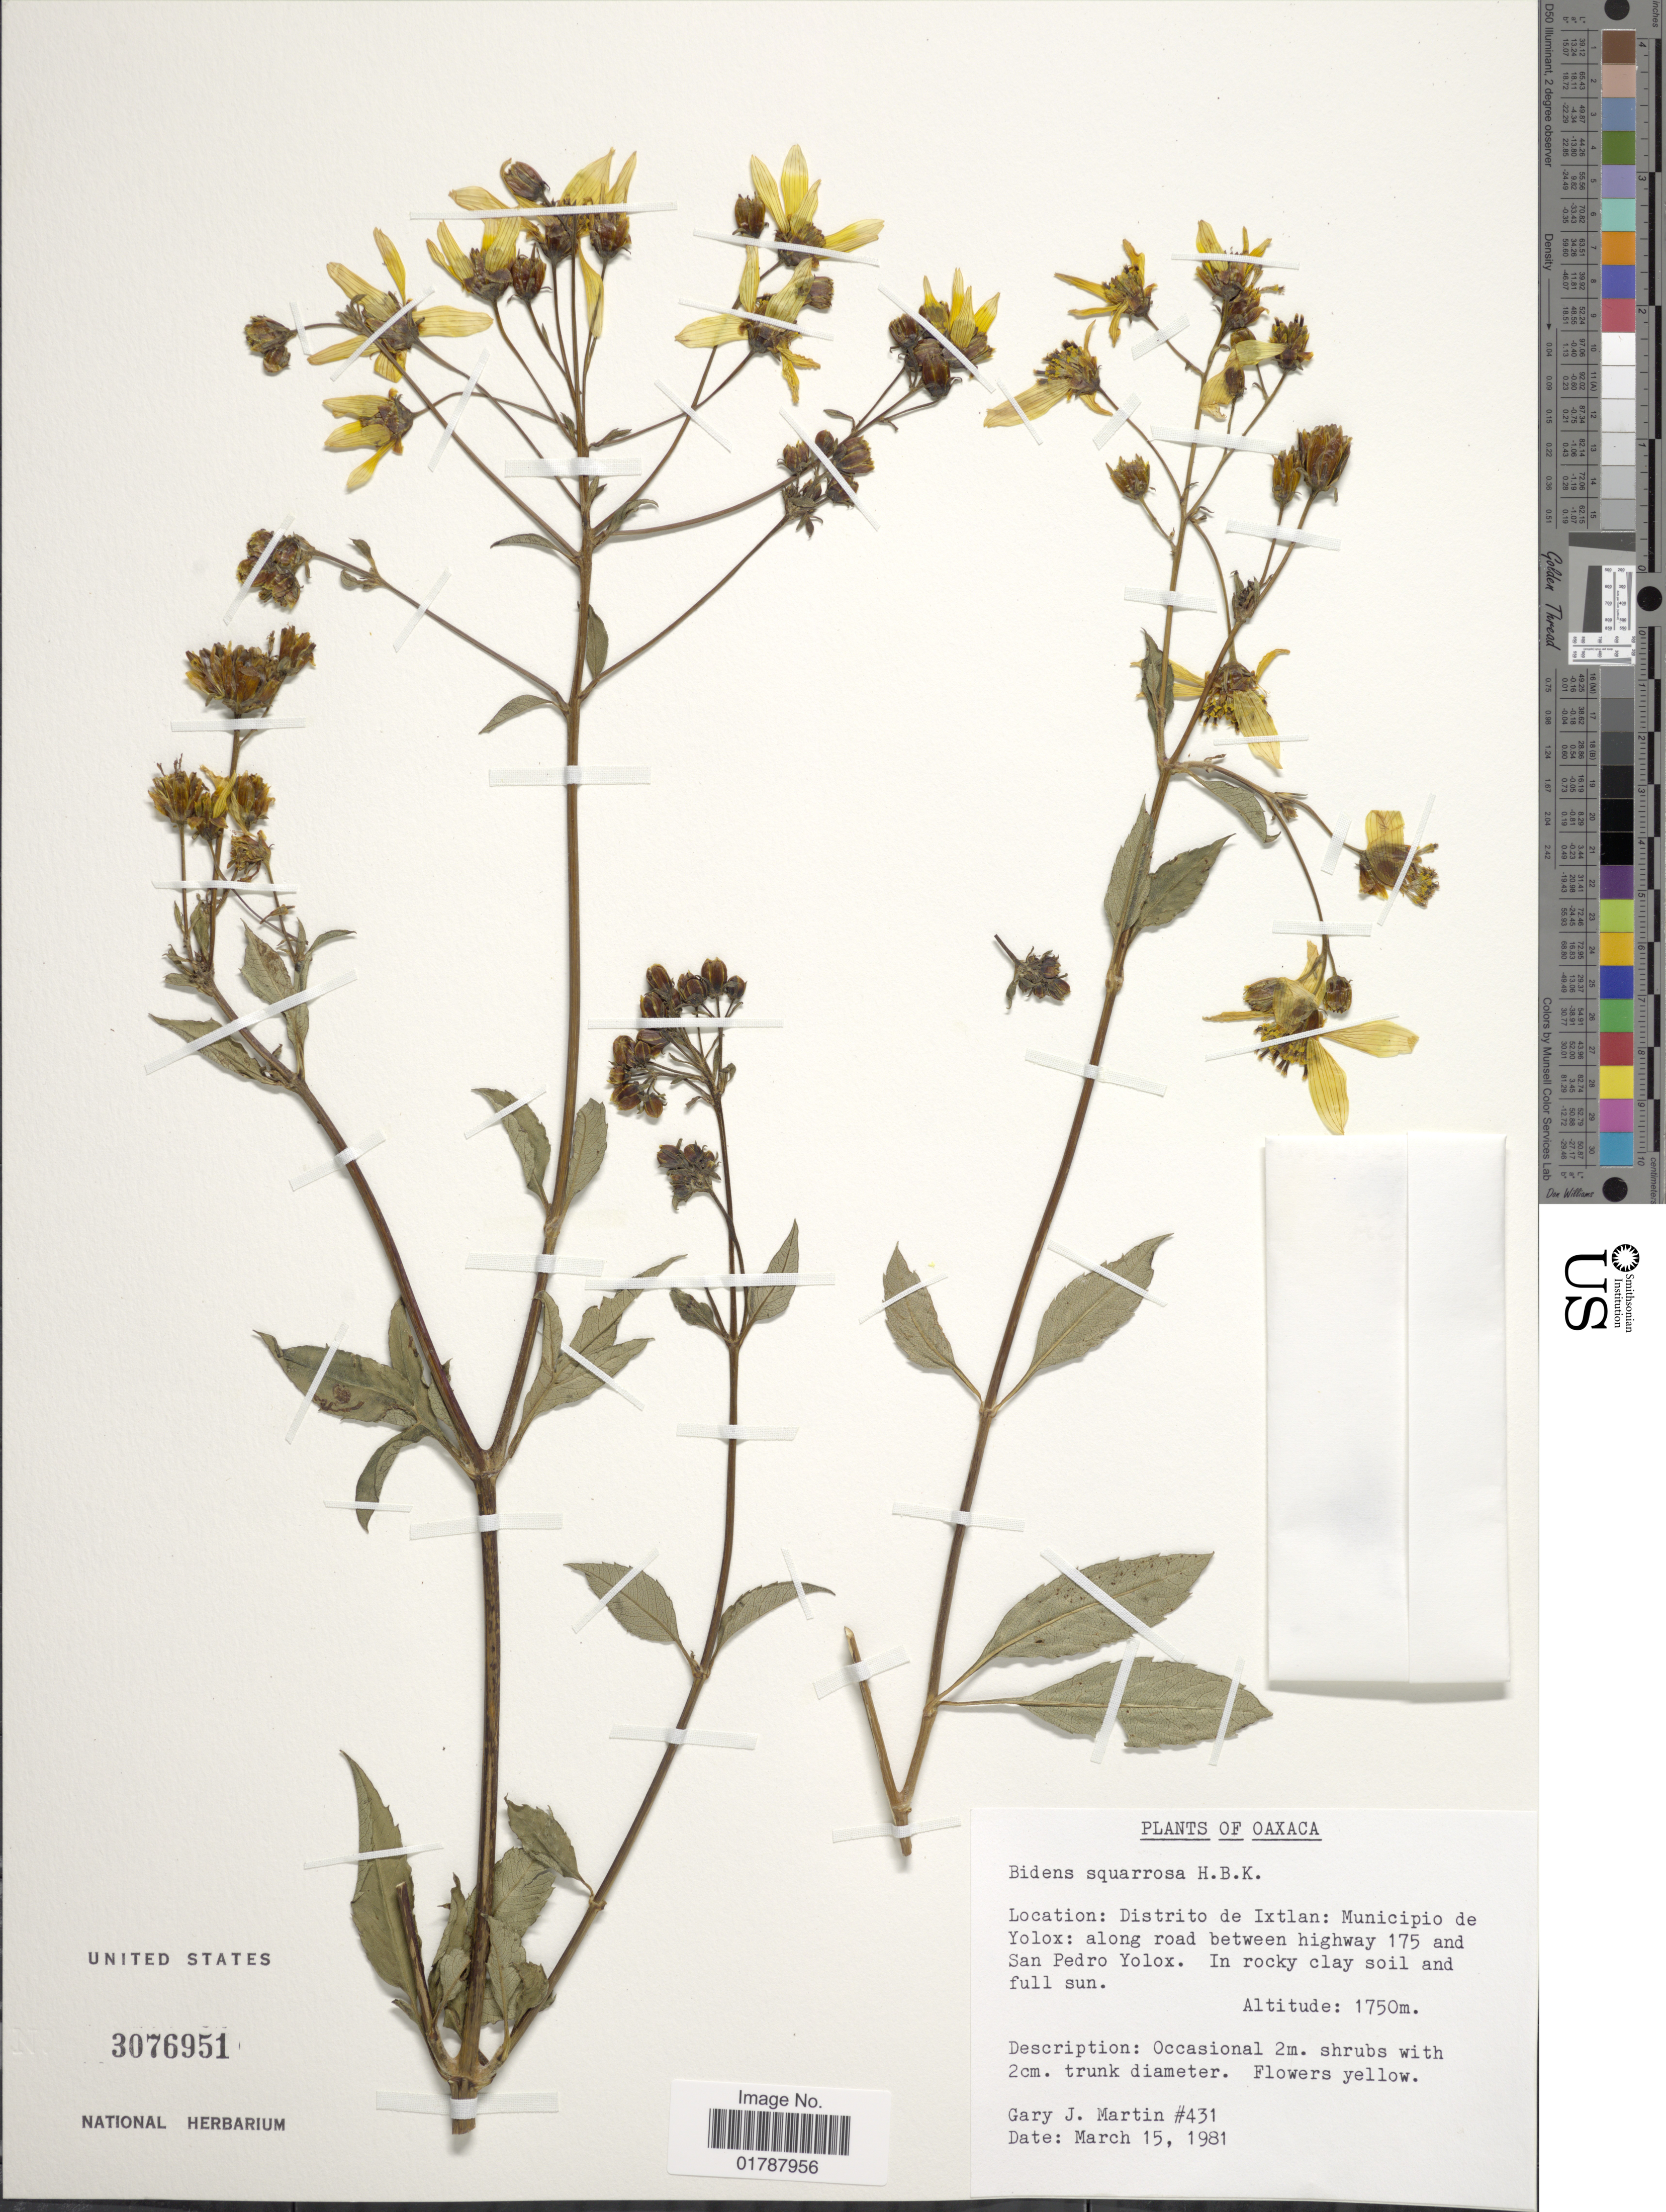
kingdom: Plantae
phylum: Tracheophyta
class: Magnoliopsida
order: Asterales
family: Asteraceae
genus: Bidens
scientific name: Bidens squarrosa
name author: Kunth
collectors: G. J. Martin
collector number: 431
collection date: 1981-03-15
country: Mexico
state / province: Oaxaca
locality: Distrito de Ixtlan: Municipio de Yolox; along road between highway 175 and San Pedro Yolox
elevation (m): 1750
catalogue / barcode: US 3076951